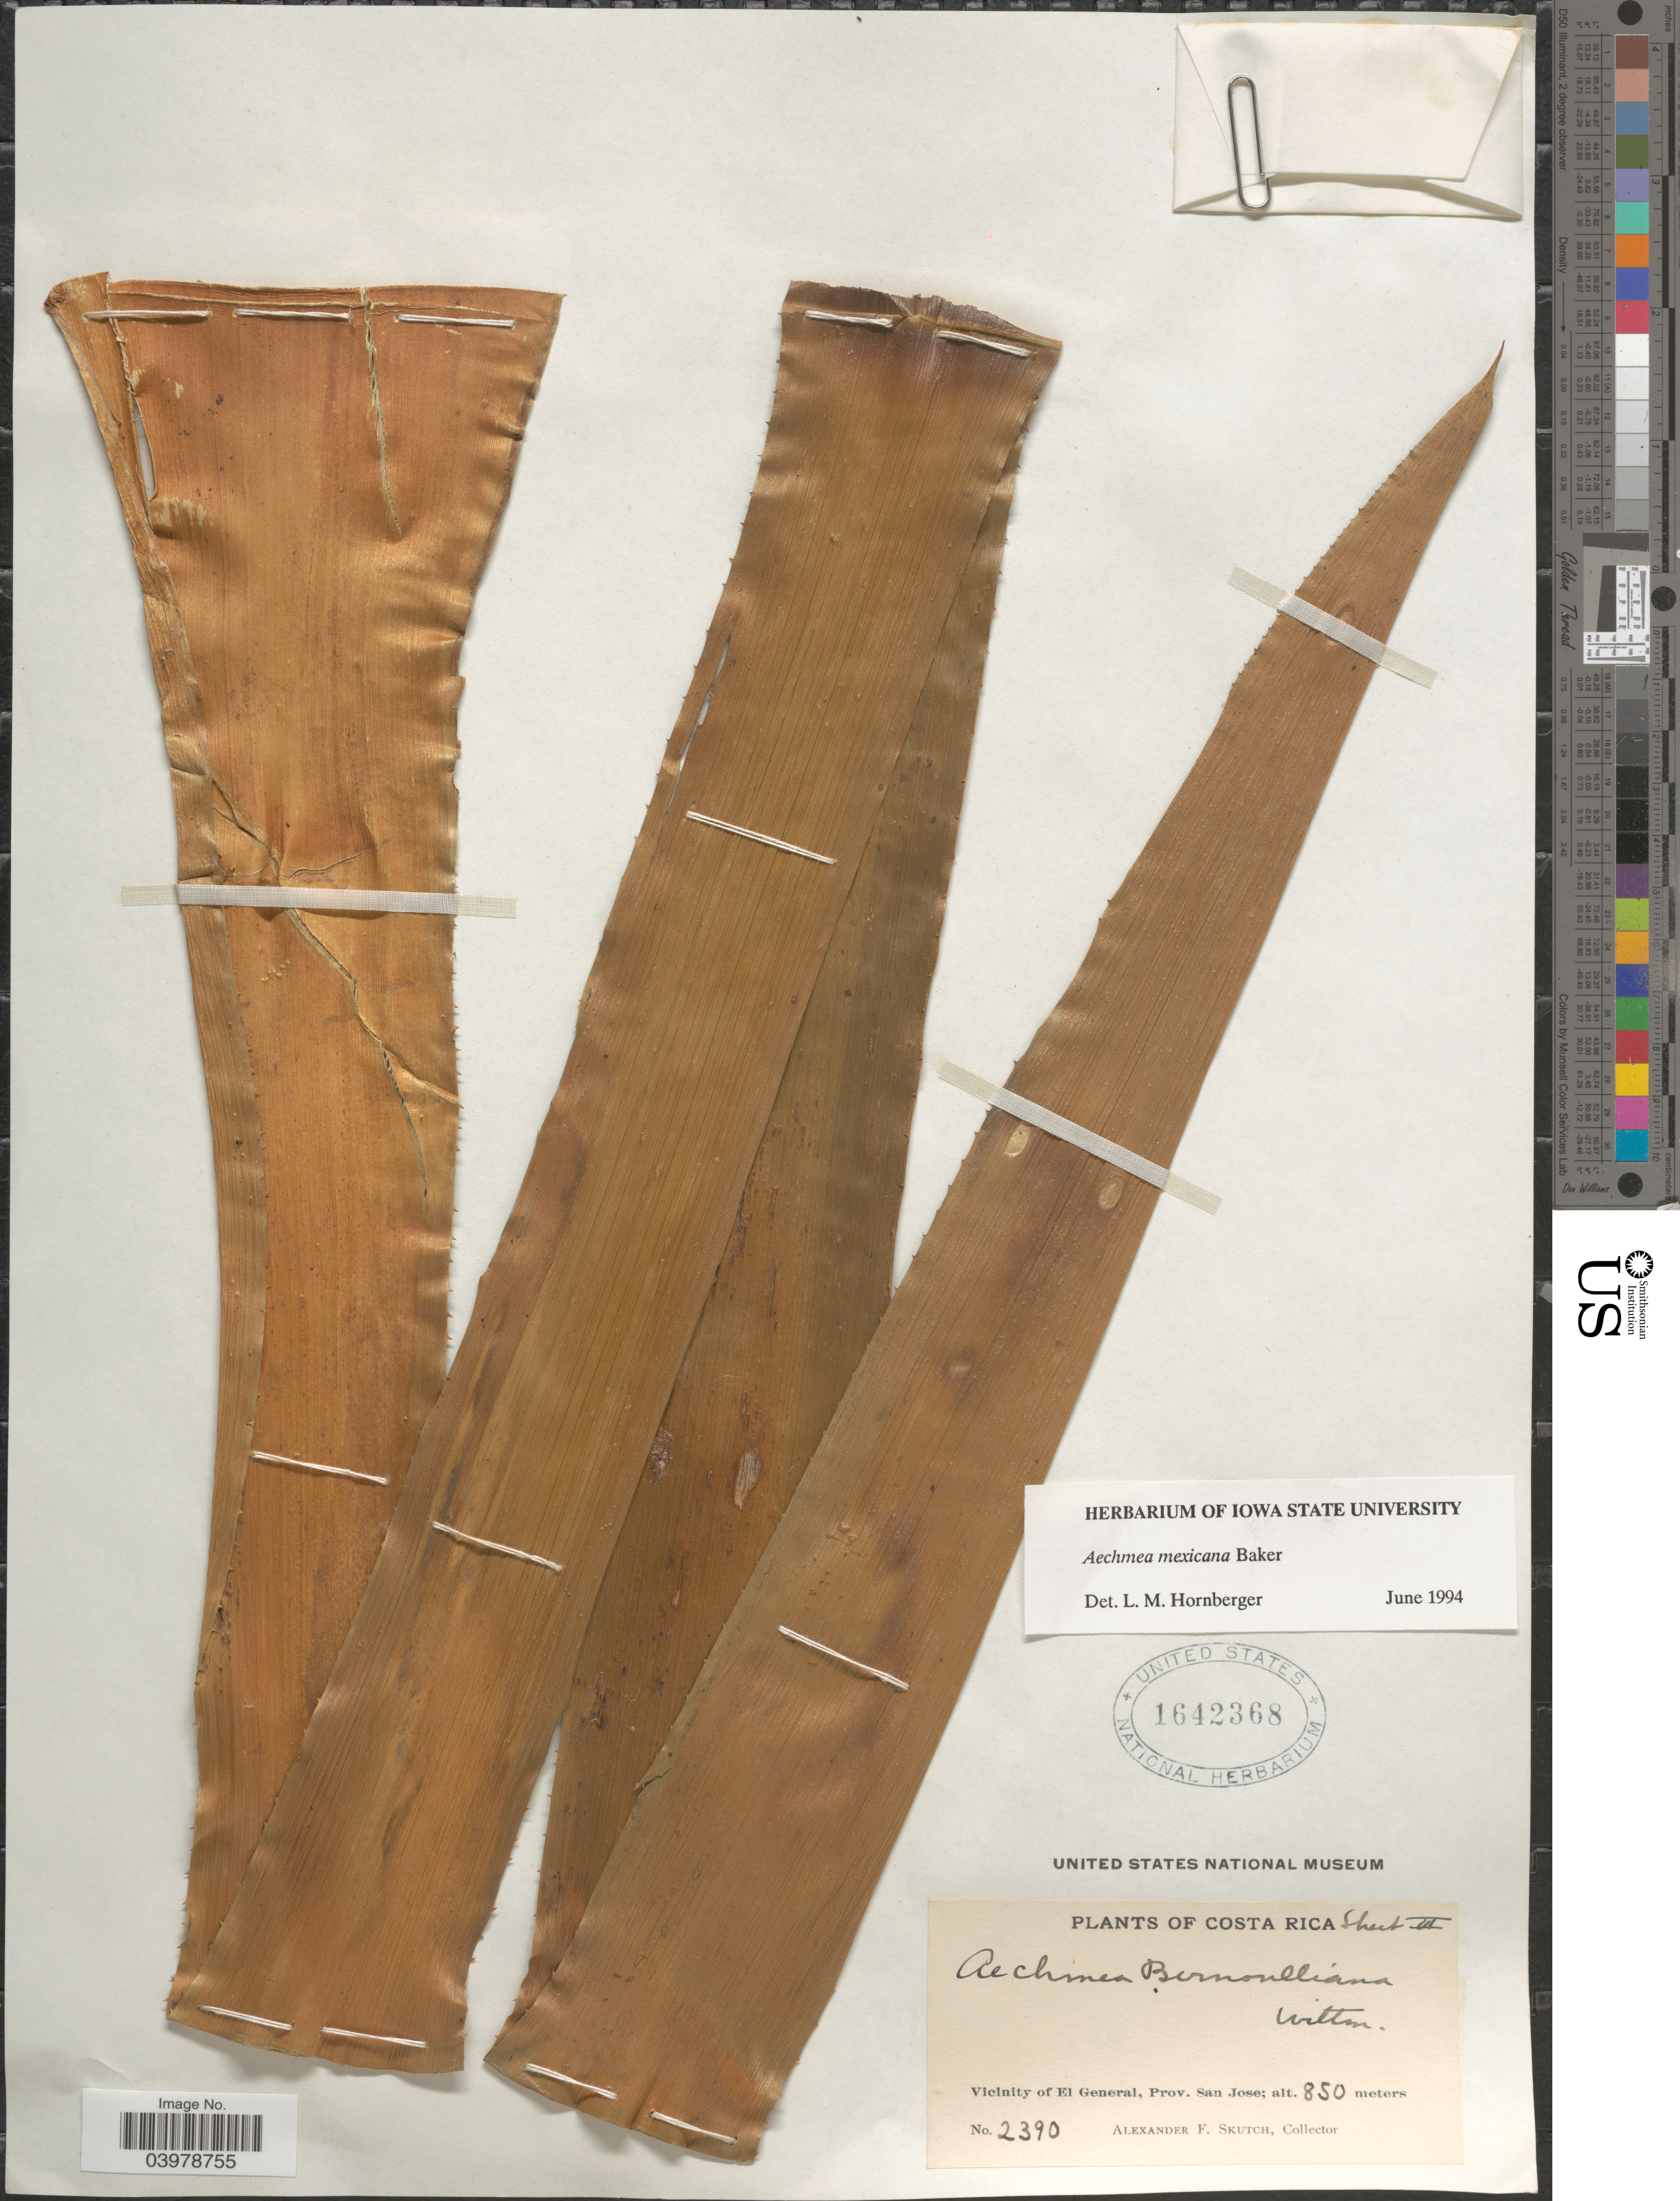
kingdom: Plantae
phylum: Tracheophyta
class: Liliopsida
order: Poales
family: Bromeliaceae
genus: Aechmea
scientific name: Aechmea mexicana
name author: Baker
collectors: A. F. Skutch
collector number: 2390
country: Costa Rica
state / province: San José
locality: Vicinity of El General.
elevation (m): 850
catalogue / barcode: US 1642368